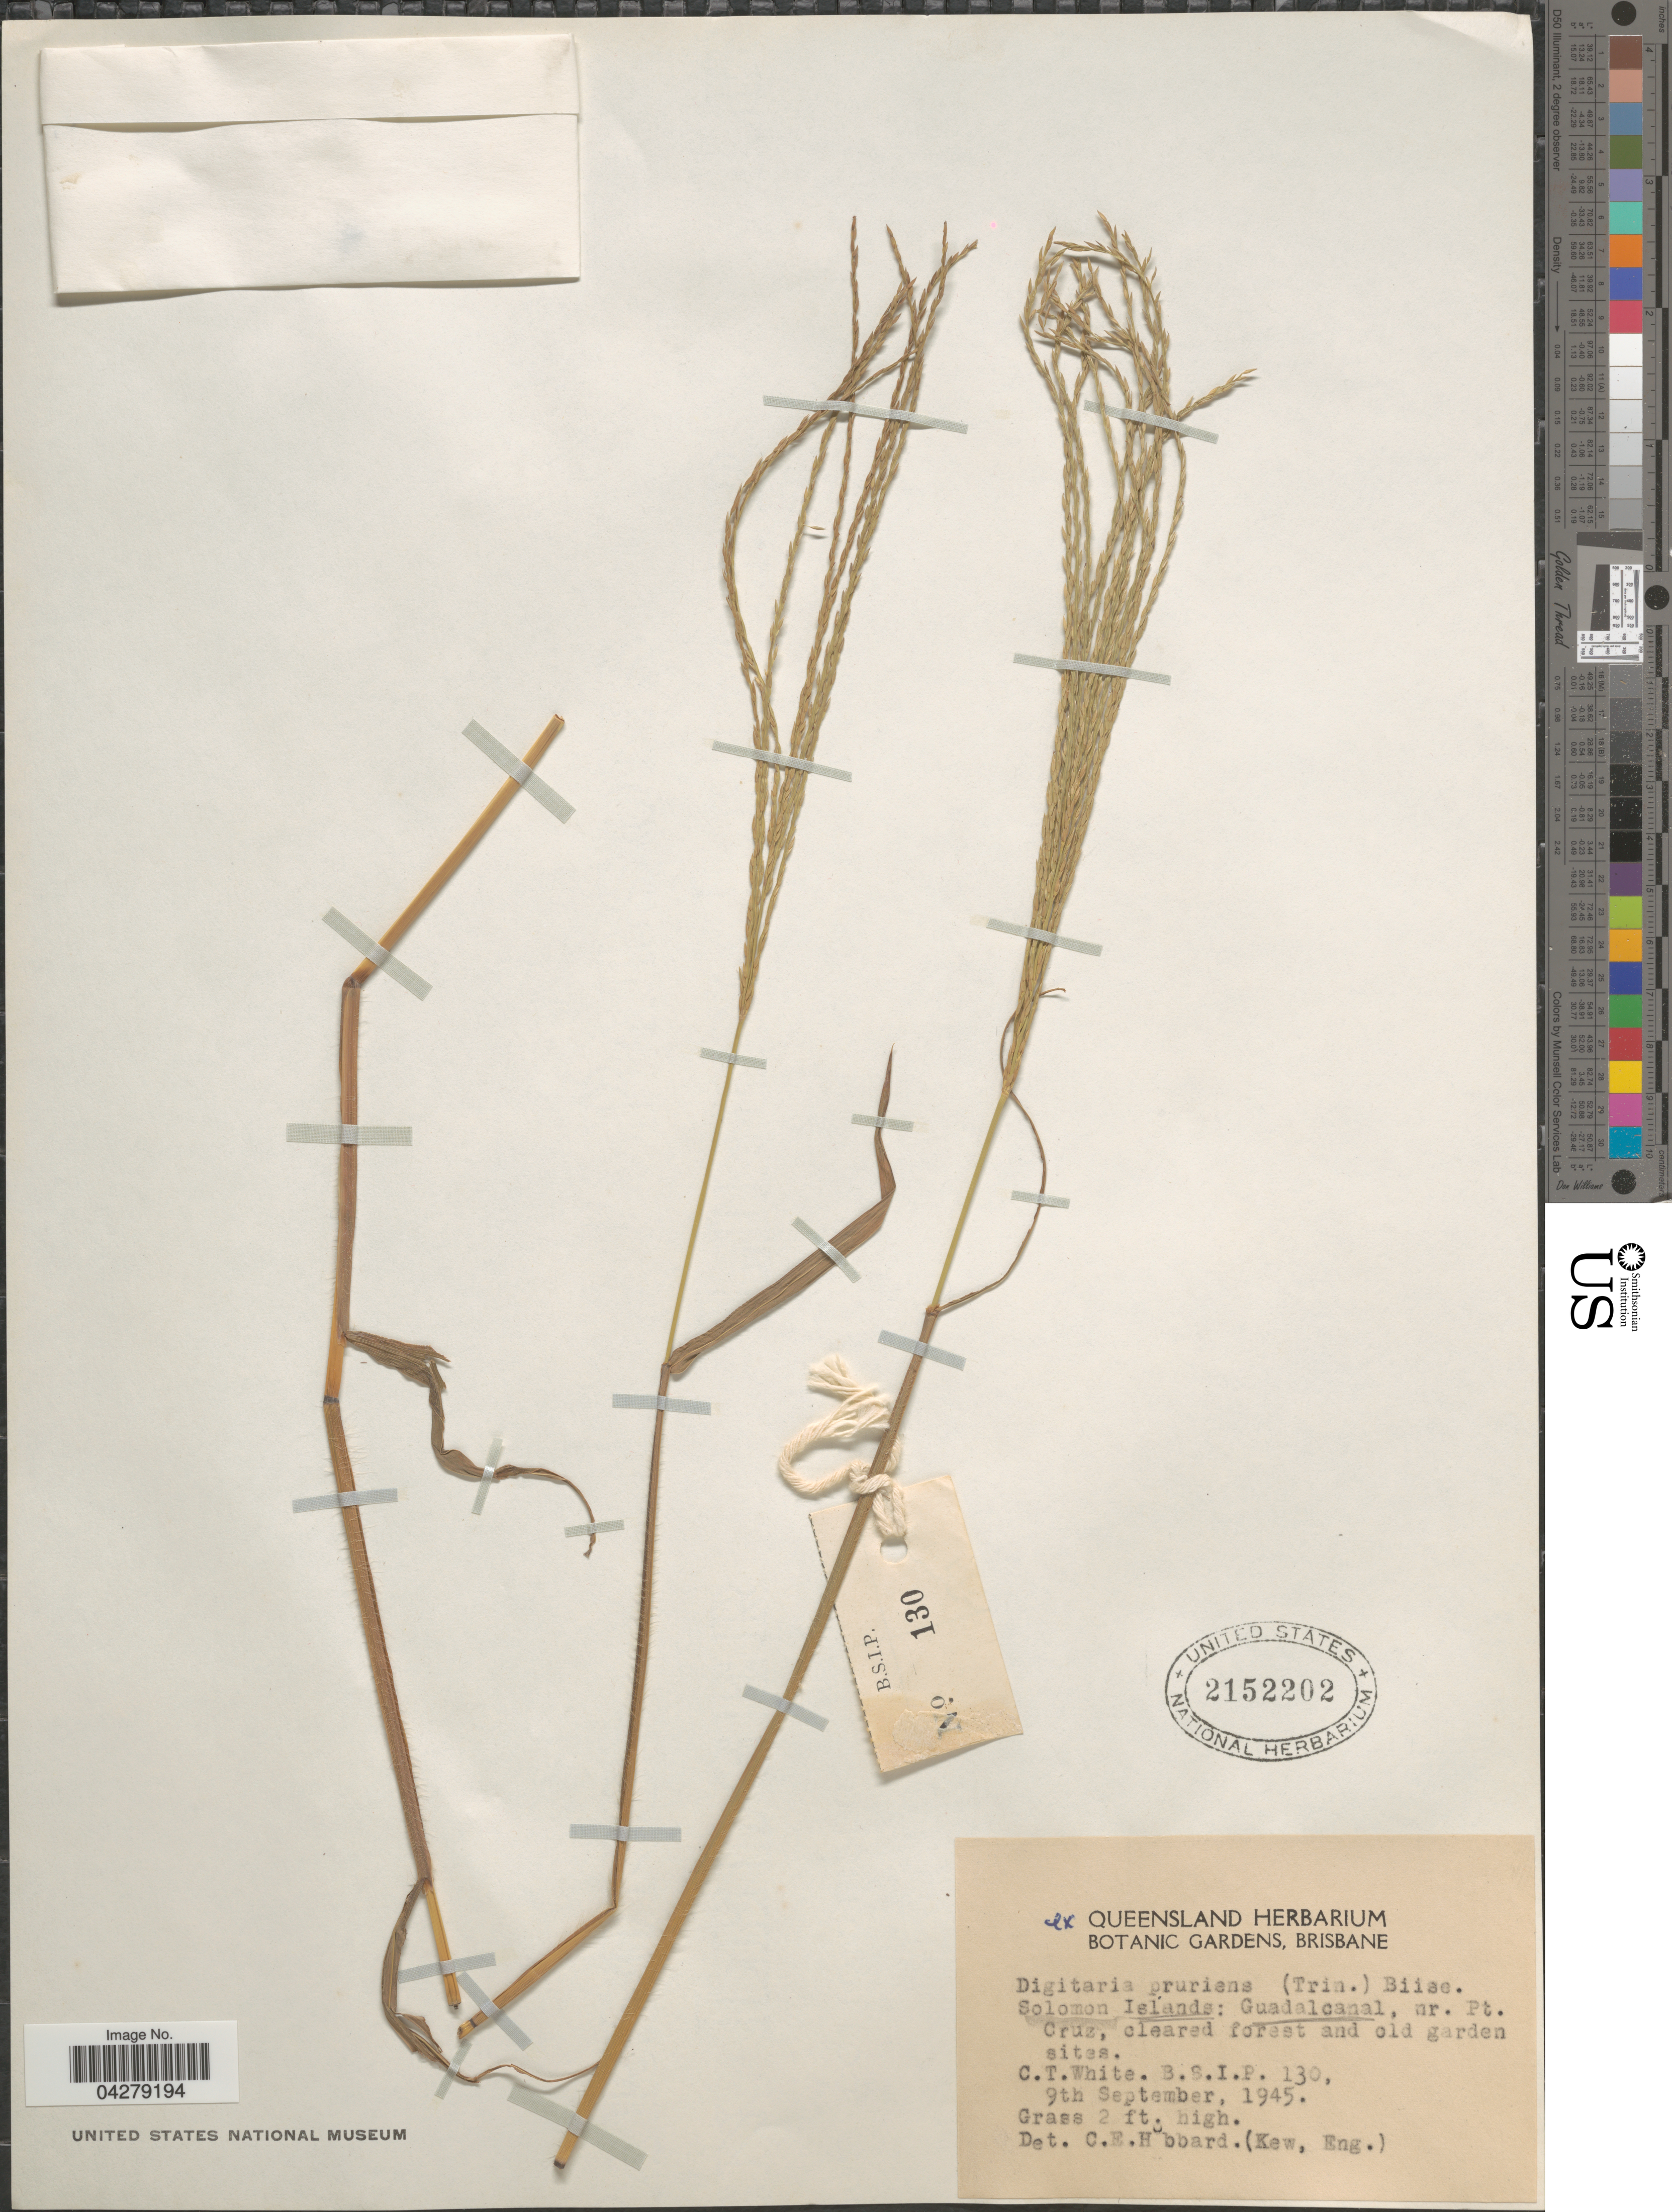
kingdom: Plantae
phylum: Tracheophyta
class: Liliopsida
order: Poales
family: Poaceae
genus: Digitaria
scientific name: Digitaria setigera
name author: Roth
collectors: C. T. White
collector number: B.S.I.P.130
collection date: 1945-09-09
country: Solomon Islands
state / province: Solomon Islands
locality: Guadalcanal, nr. Pt. Cruz.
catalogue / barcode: US 2152202